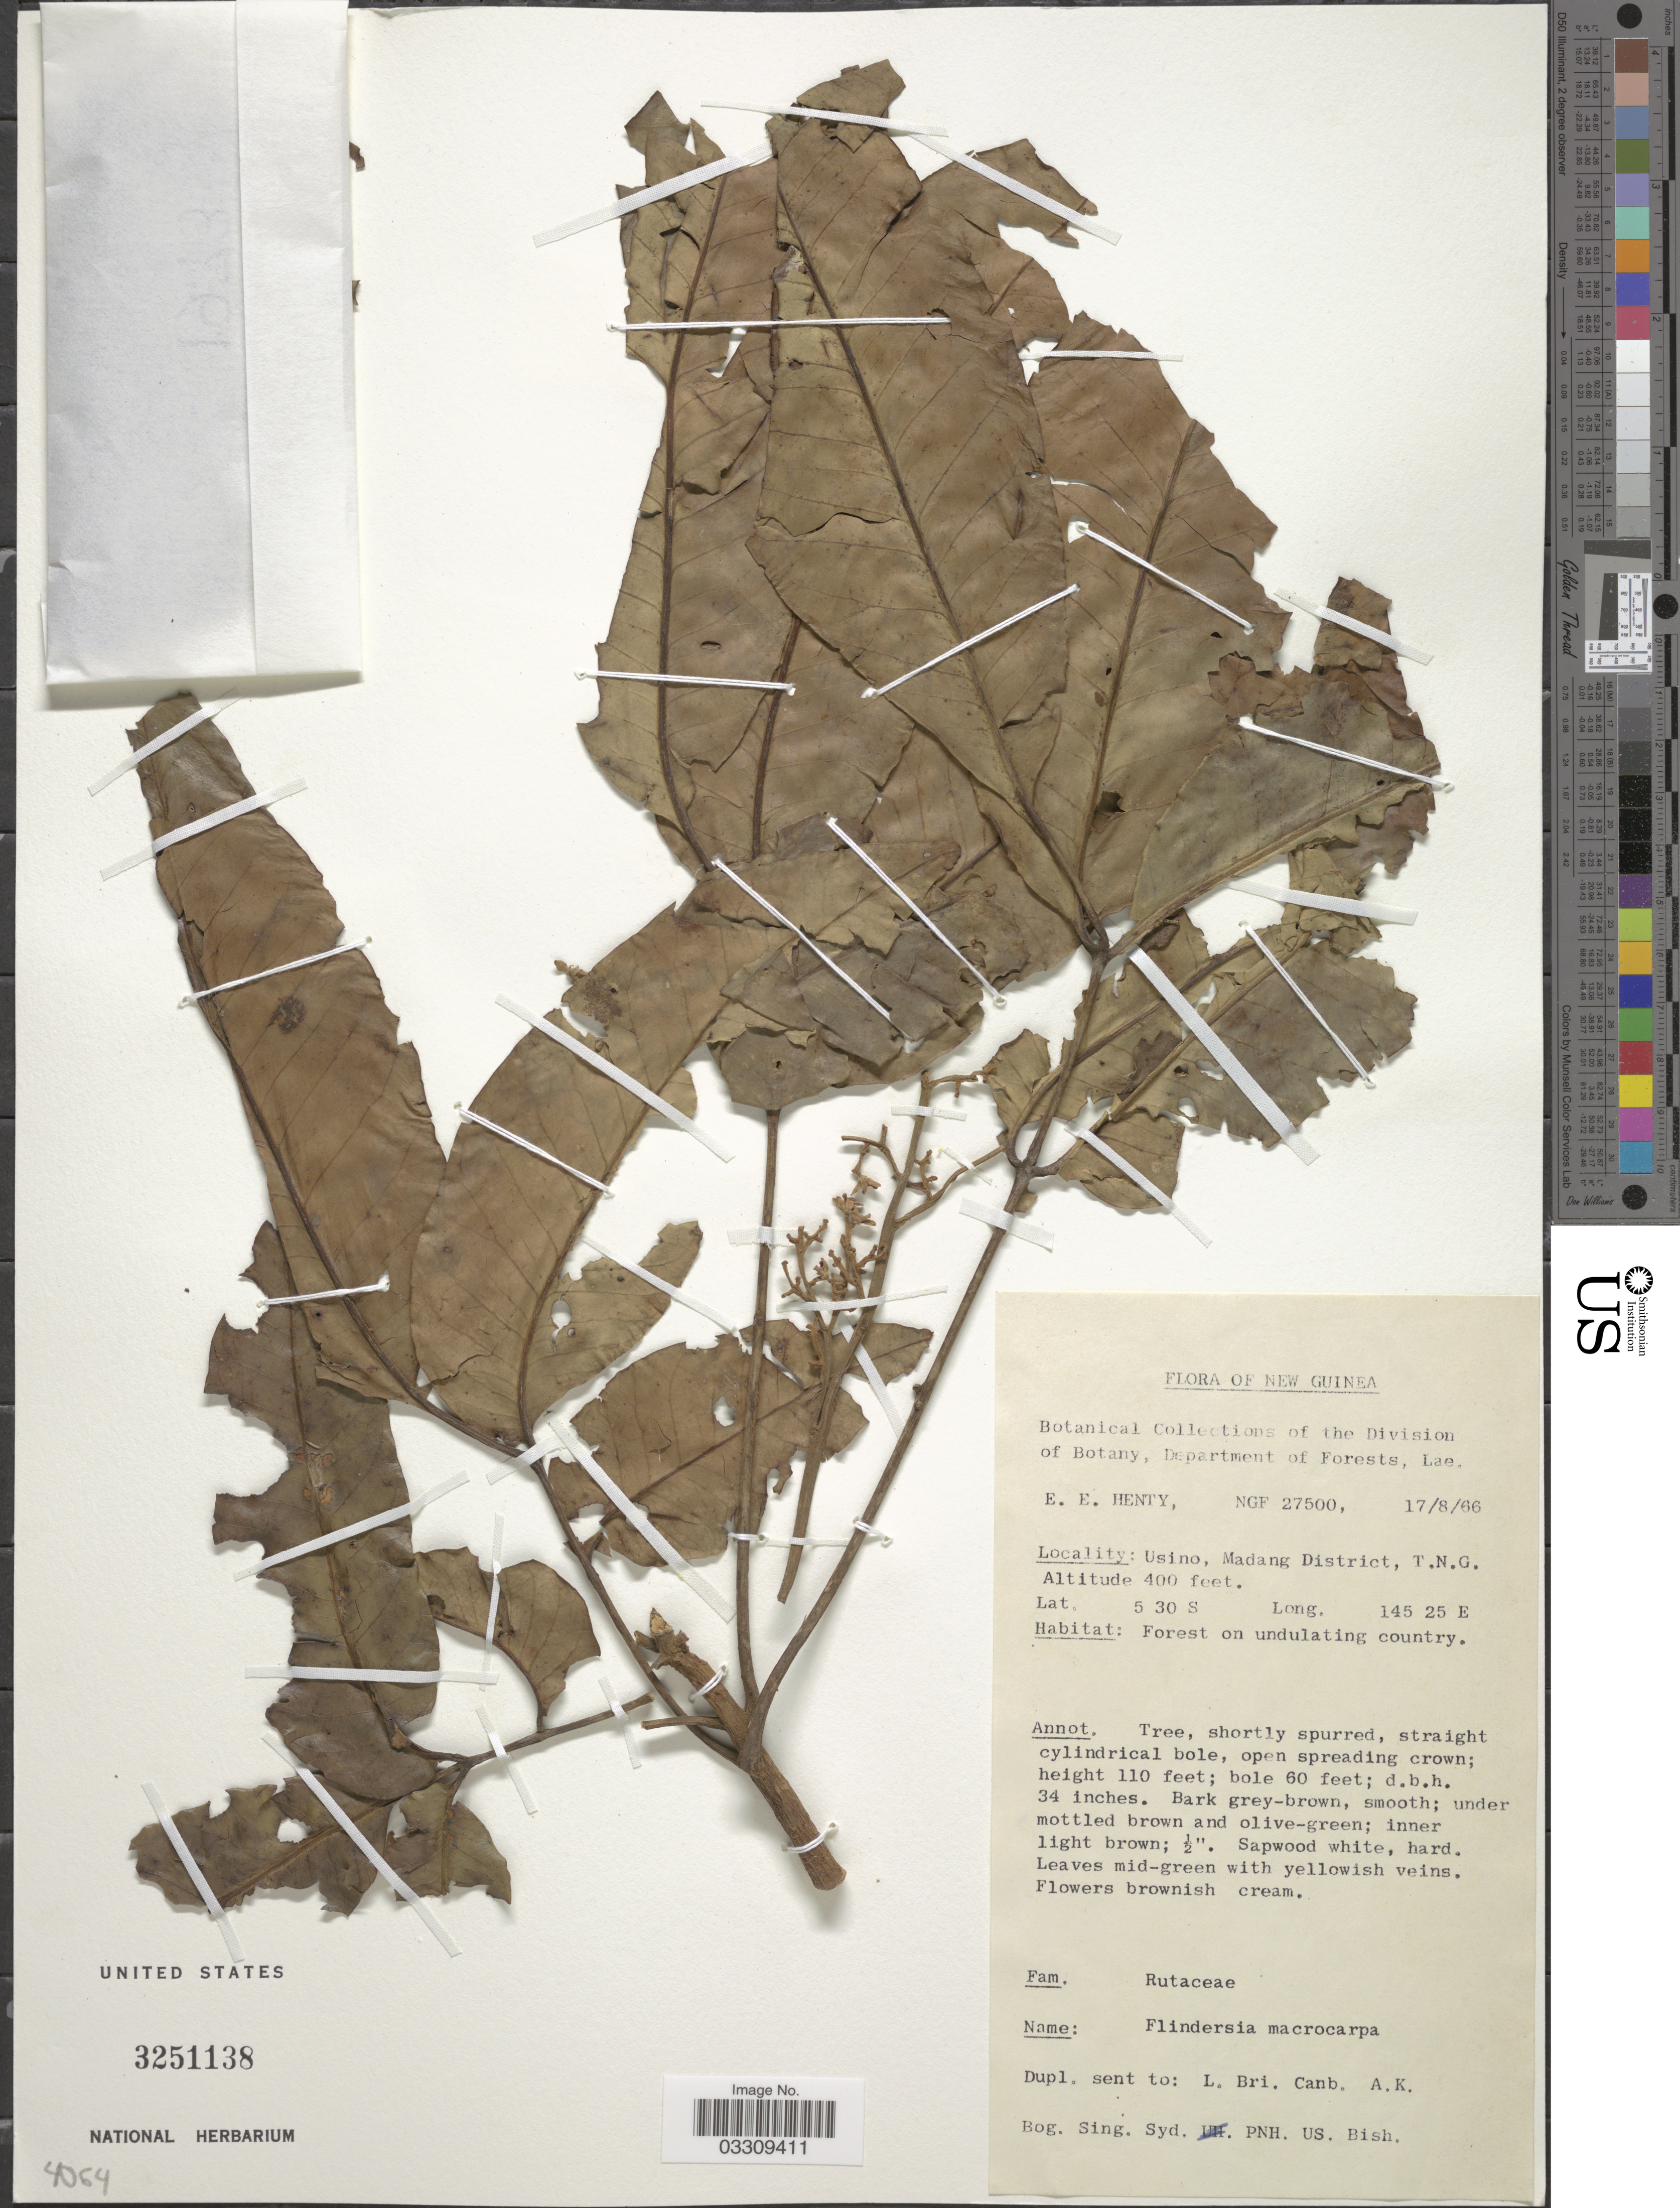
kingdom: Plantae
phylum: Tracheophyta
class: Magnoliopsida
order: Sapindales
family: Rutaceae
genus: Flindersia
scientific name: Flindersia amboinensis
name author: Poir.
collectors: E. Henty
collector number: NGF27500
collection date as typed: Transcribed d/m/y: 17/8/66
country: Papua New Guinea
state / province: Madang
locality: New Guinea. Usino, Madang District, T.N.G.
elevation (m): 122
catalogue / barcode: US 3251138